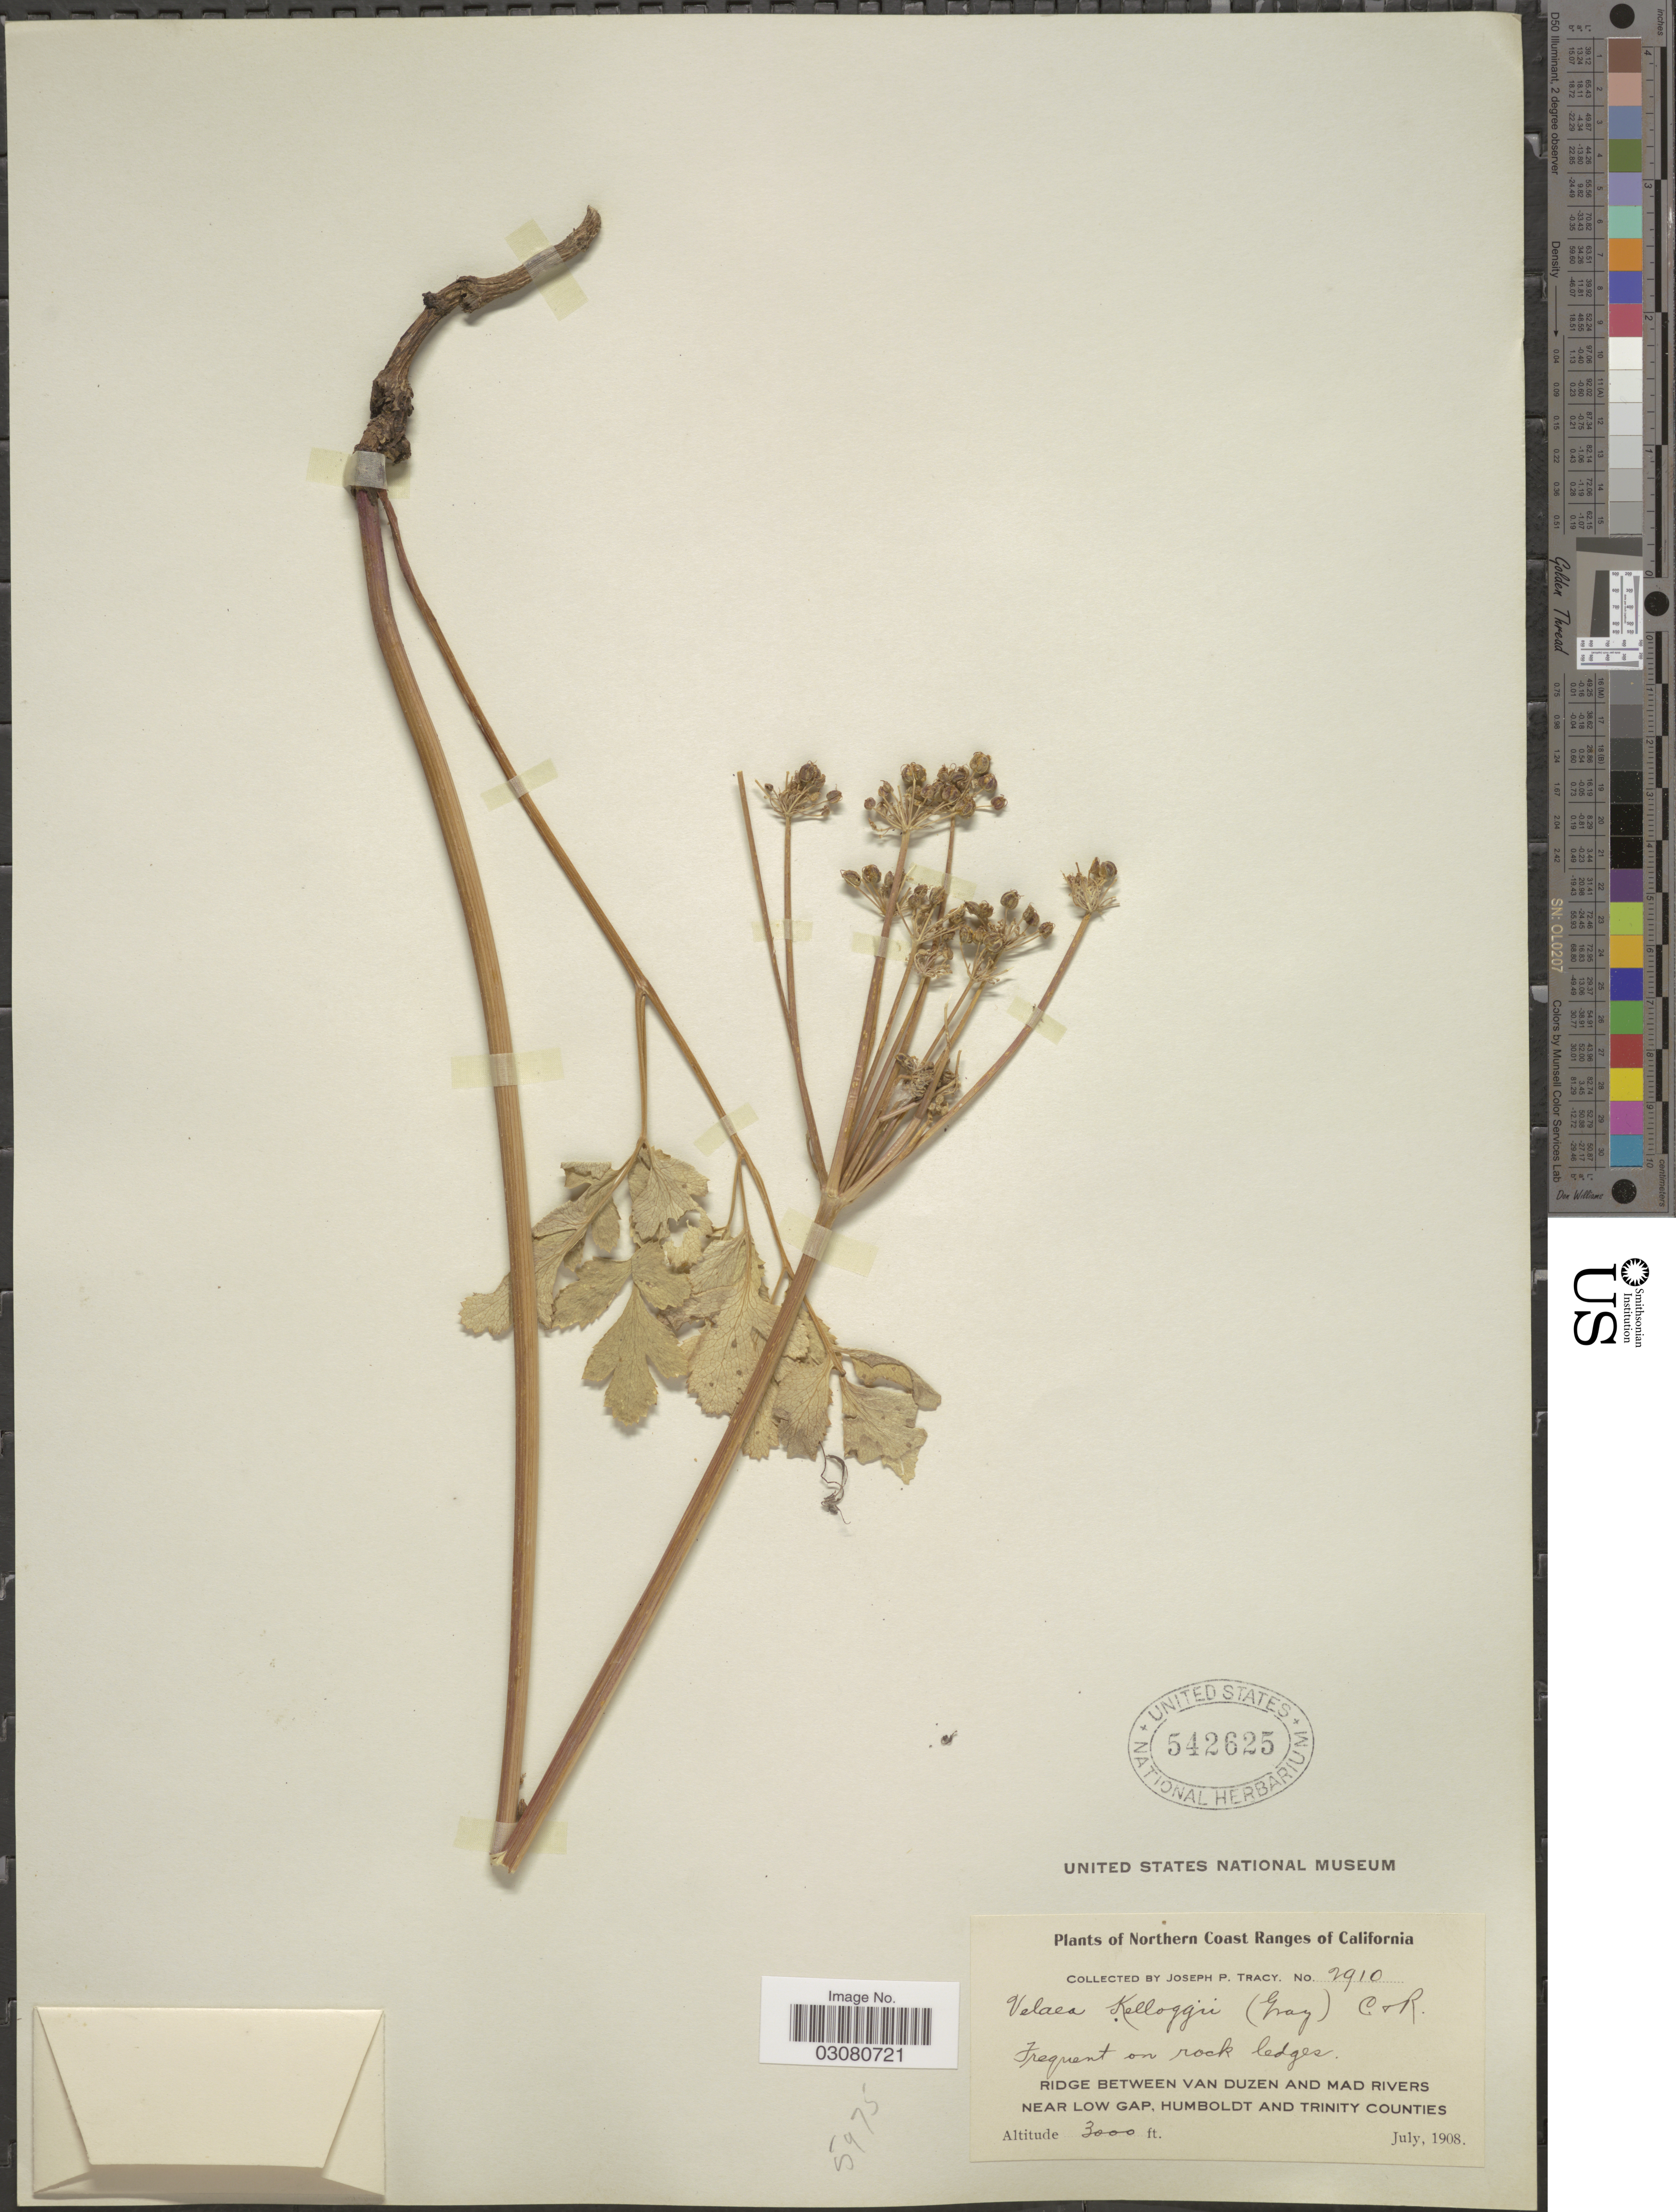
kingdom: Plantae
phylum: Tracheophyta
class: Magnoliopsida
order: Apiales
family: Apiaceae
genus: Drudeophytum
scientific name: Drudeophytum kelloggii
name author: (A. Gray) J.M. Coult. & Rose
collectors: J. Tracy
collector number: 2910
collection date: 1908-07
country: United States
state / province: California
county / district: Trinity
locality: Northern Coast Ranges of California. Ridge between van Duzen and Mad Rivers near low Gap, Humboldt and Trinity Counties.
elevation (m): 914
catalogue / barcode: US 542625